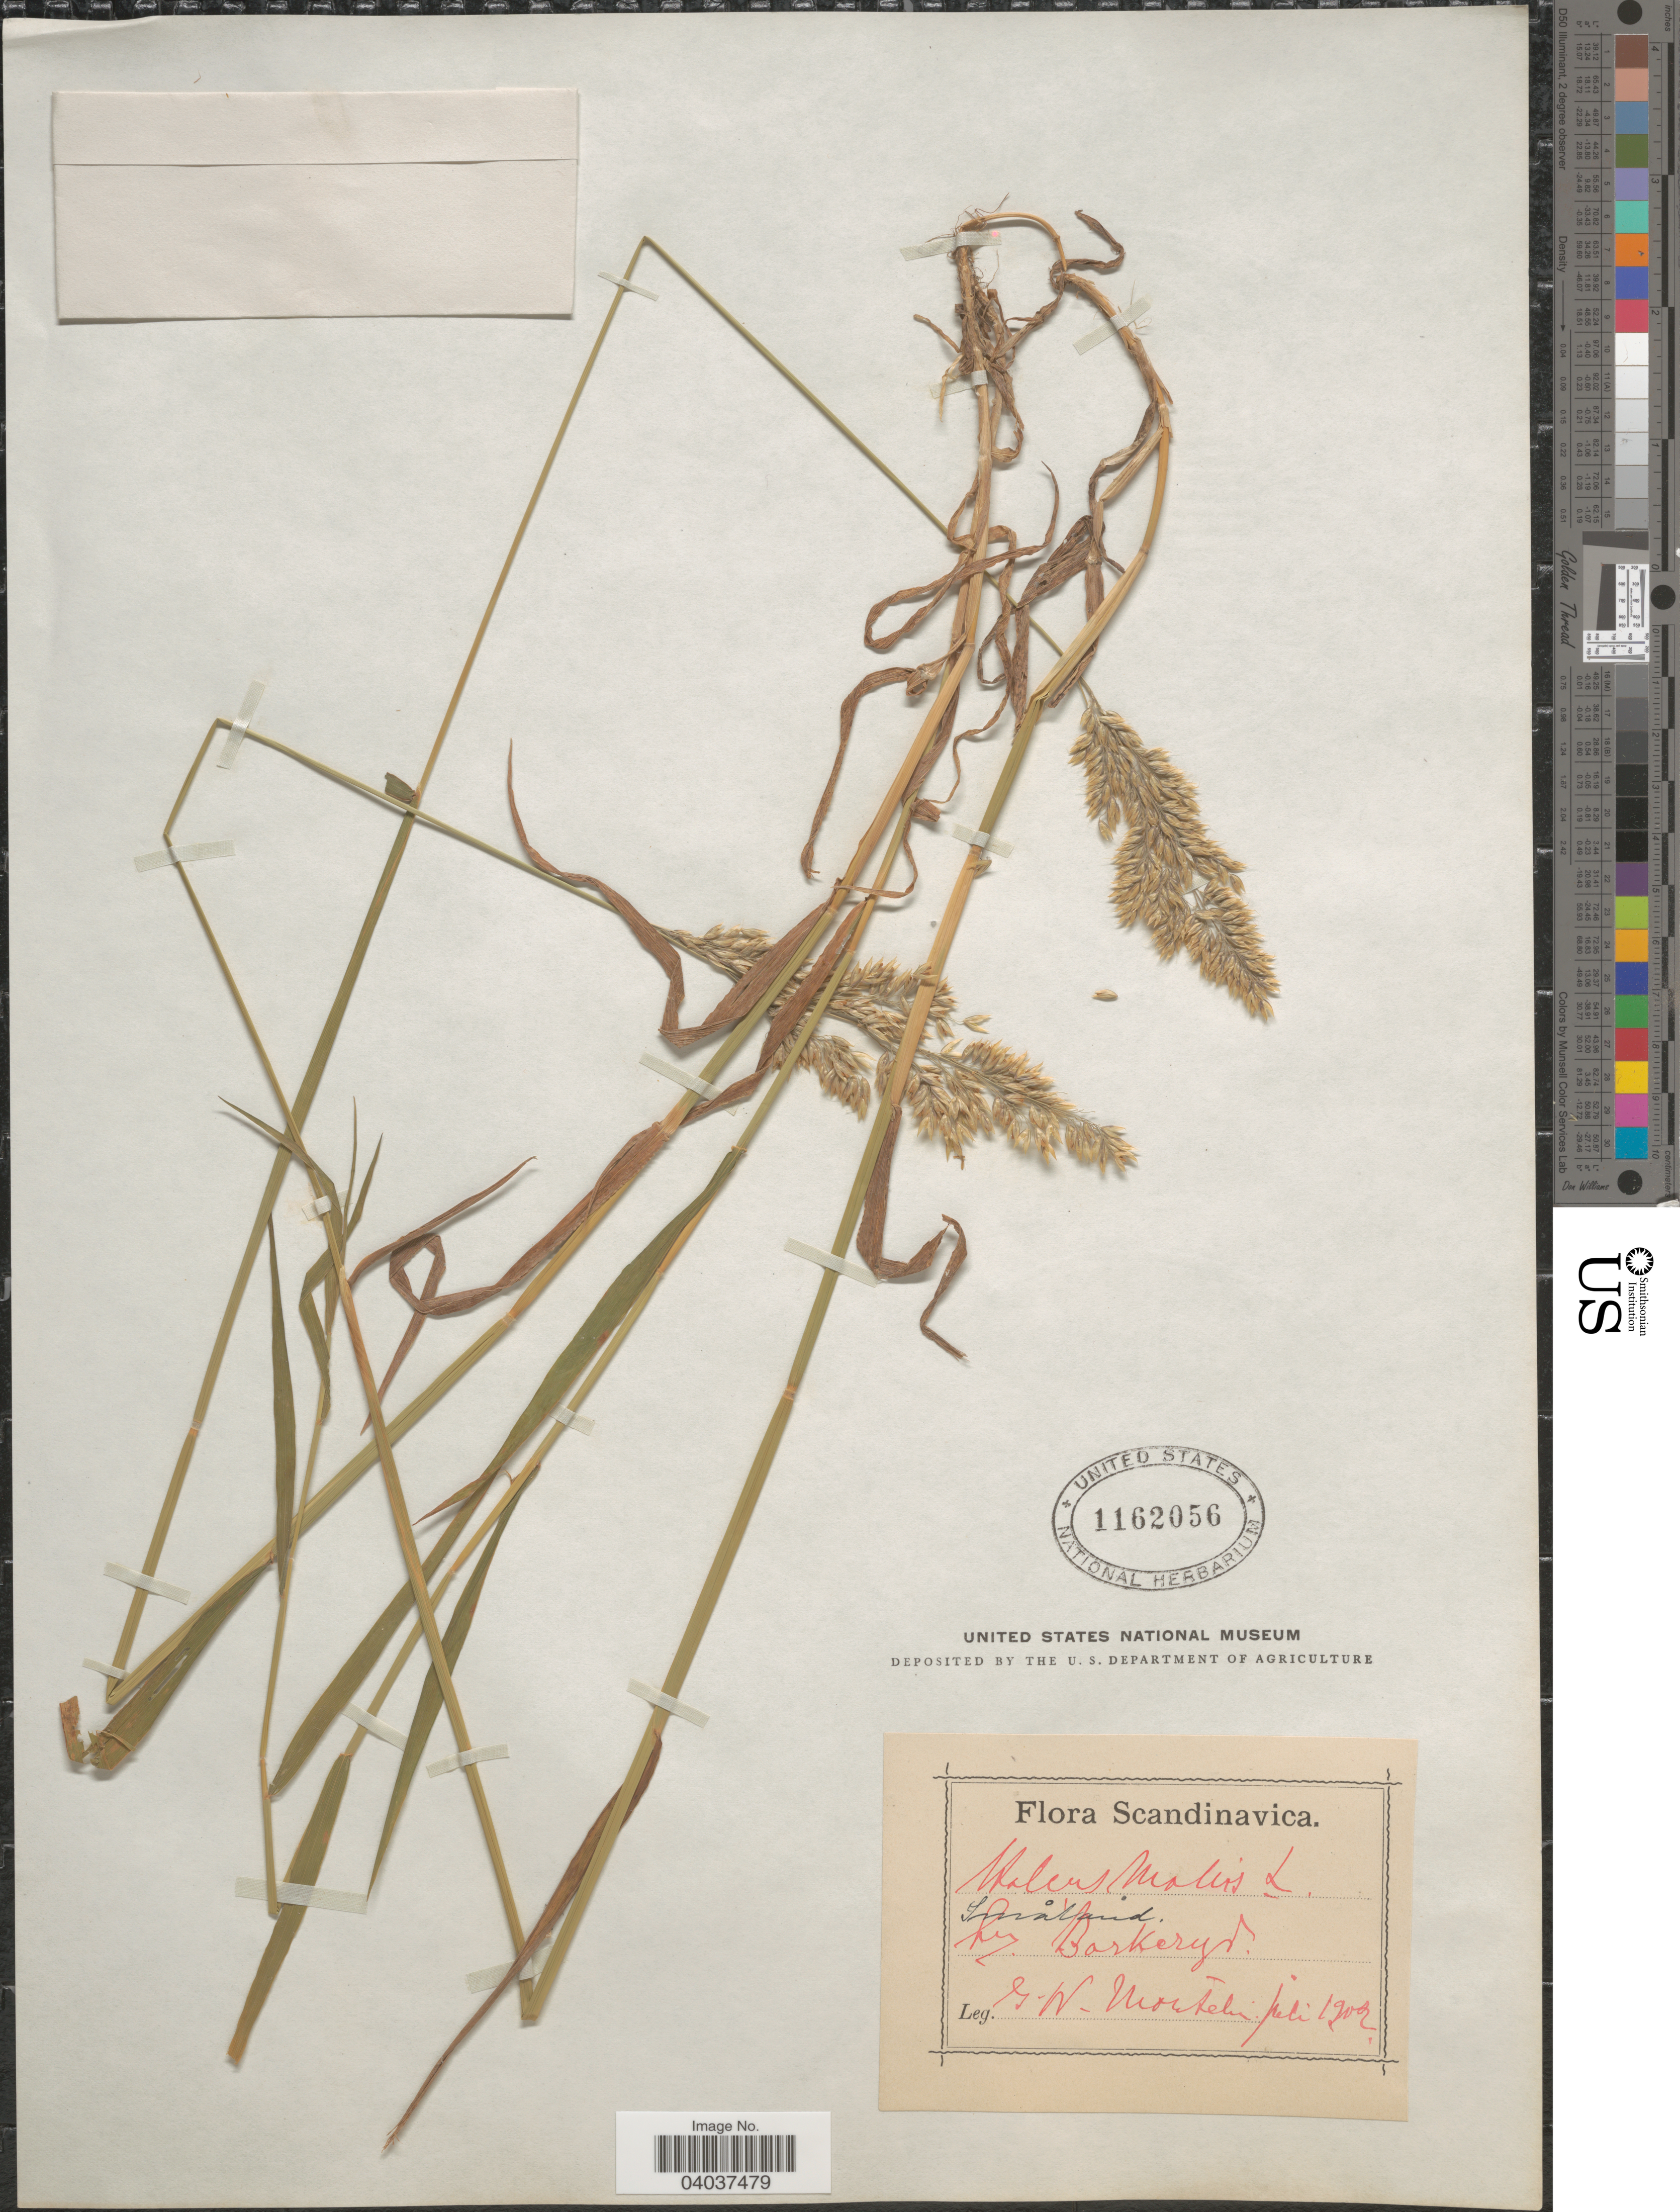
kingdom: Plantae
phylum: Tracheophyta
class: Liliopsida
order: Poales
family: Poaceae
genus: Holcus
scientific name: Holcus mollis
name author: L.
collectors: G. Montelin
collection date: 1902-07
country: Sweden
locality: Scandinavica. Småland, by Barkeryd.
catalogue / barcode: US 1162056